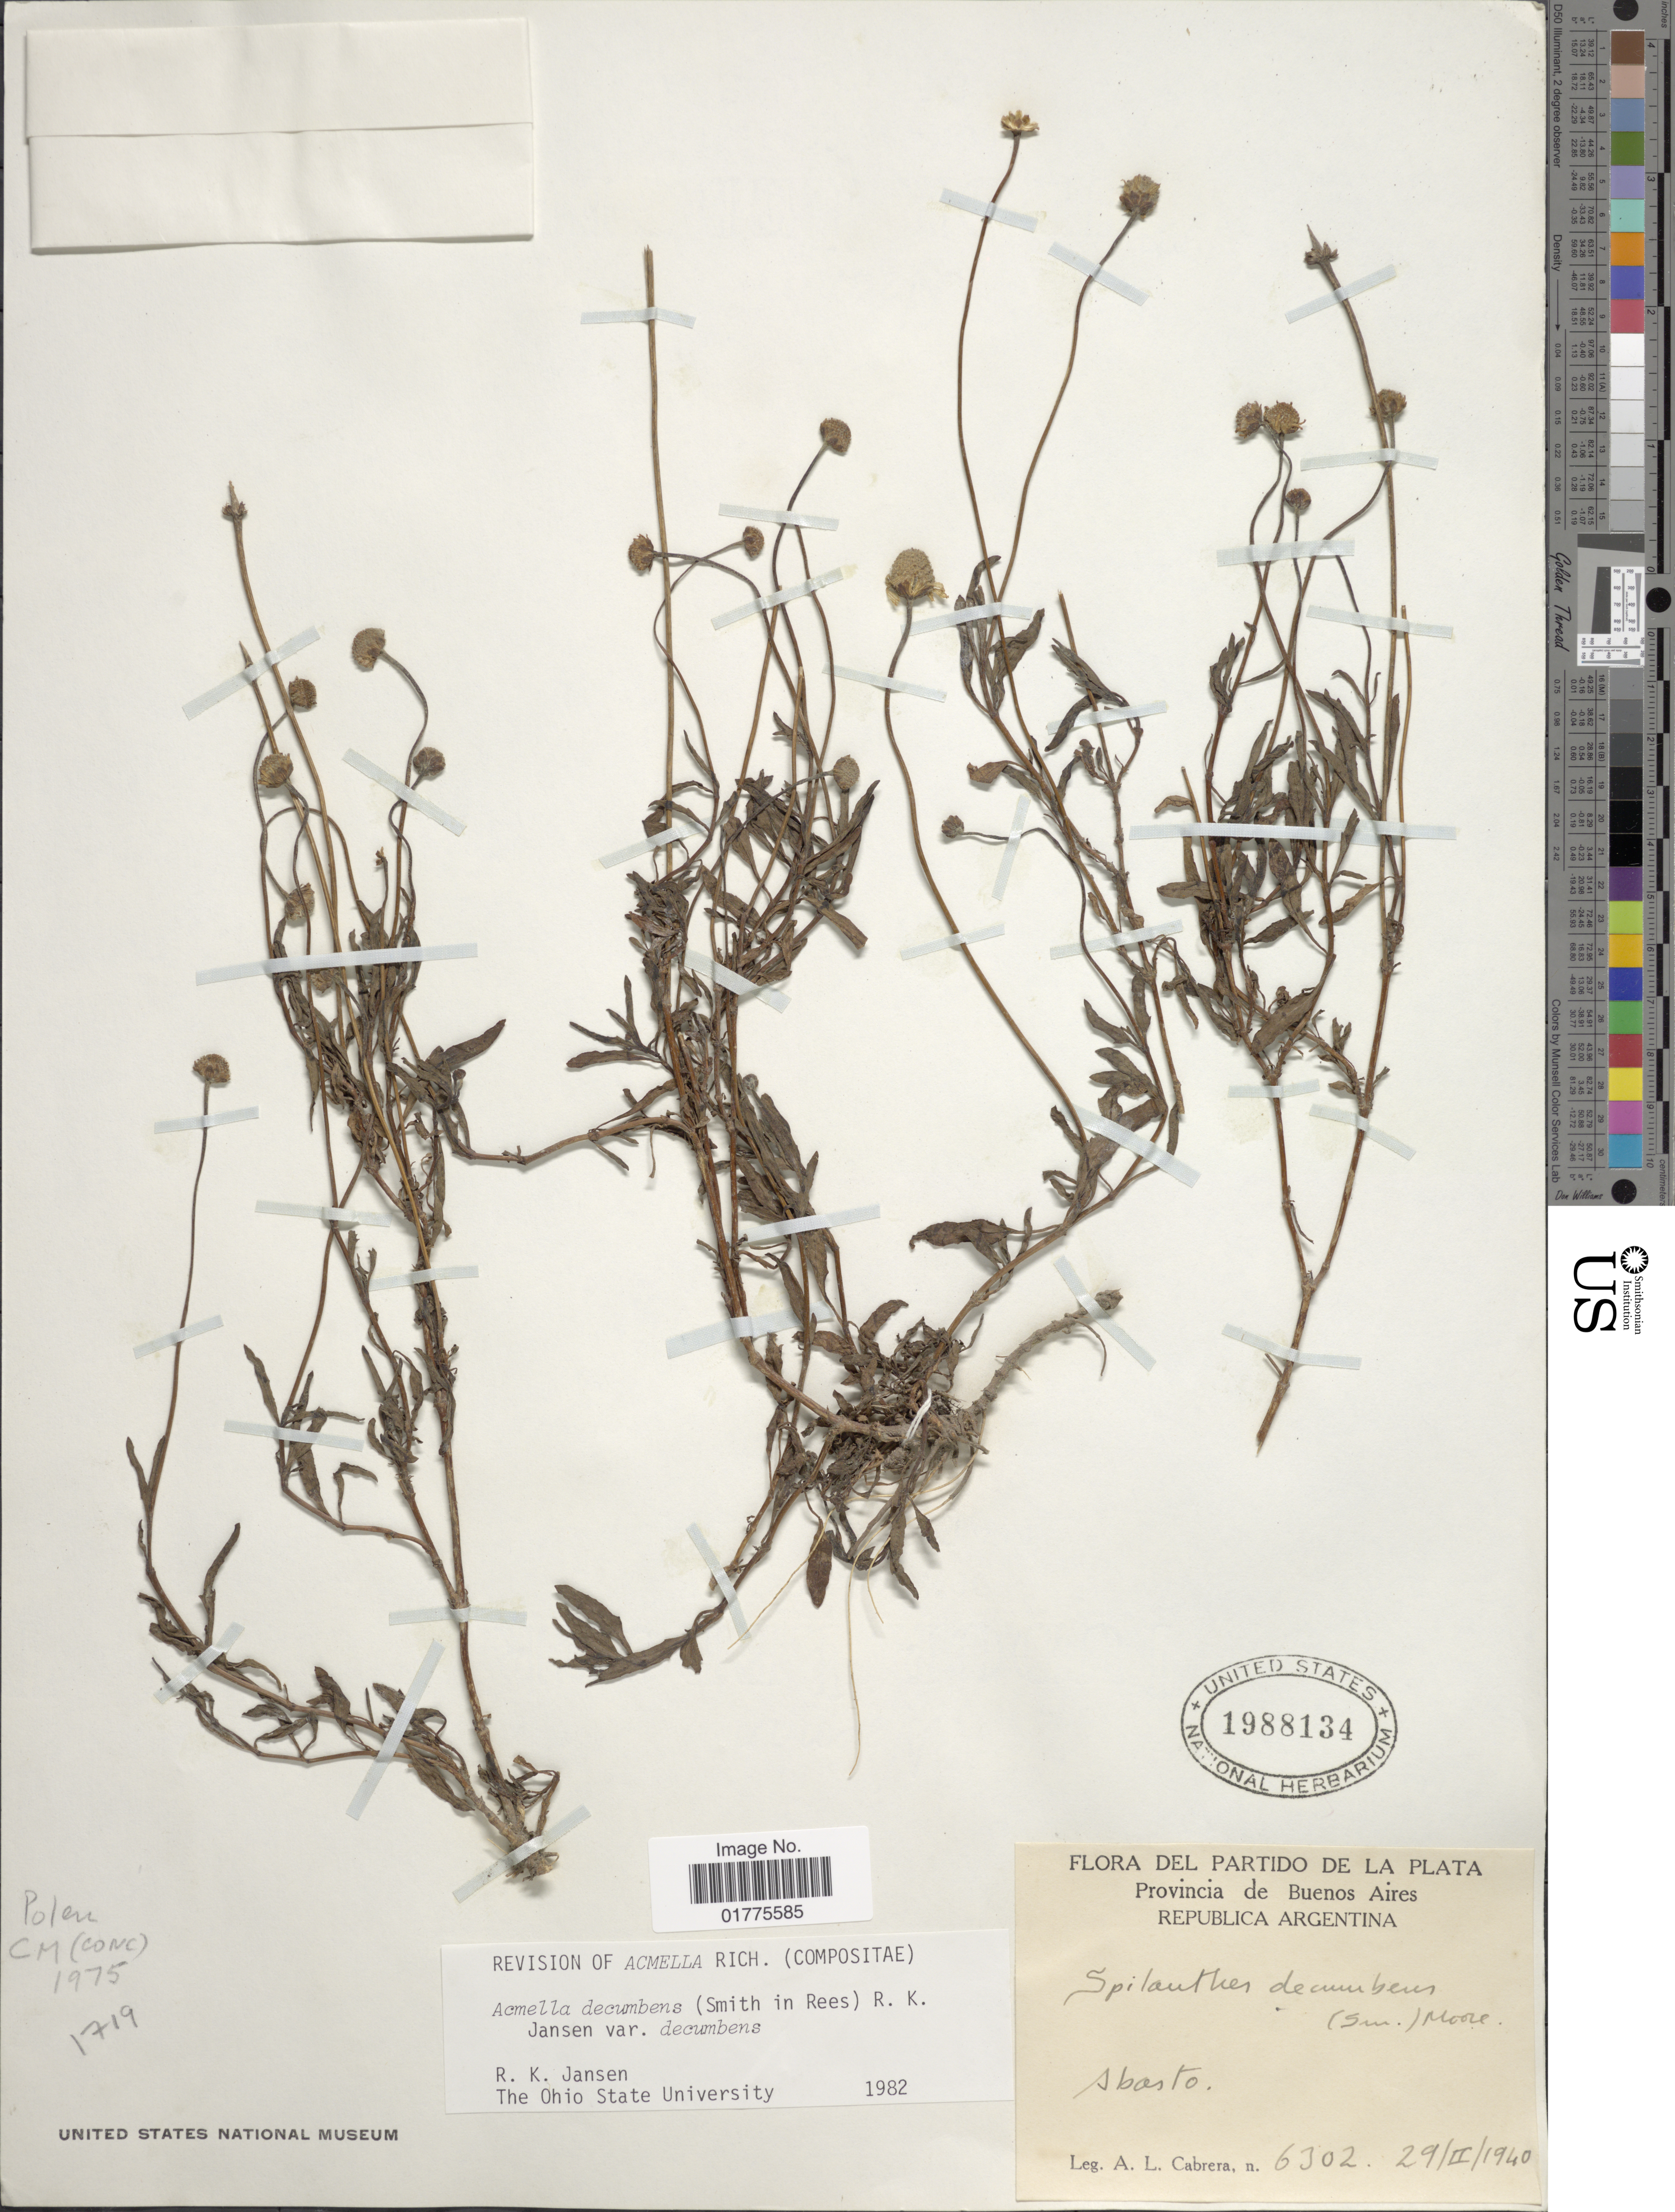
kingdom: Plantae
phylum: Tracheophyta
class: Magnoliopsida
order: Asterales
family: Asteraceae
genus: Acmella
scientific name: Acmella decumbens var. decumbens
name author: (Sm.) R.K. Jansen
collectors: A. L. Cabrera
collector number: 6302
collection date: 1940-02-29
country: Argentina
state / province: Buenos Aires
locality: Abasto.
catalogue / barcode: US 1988134